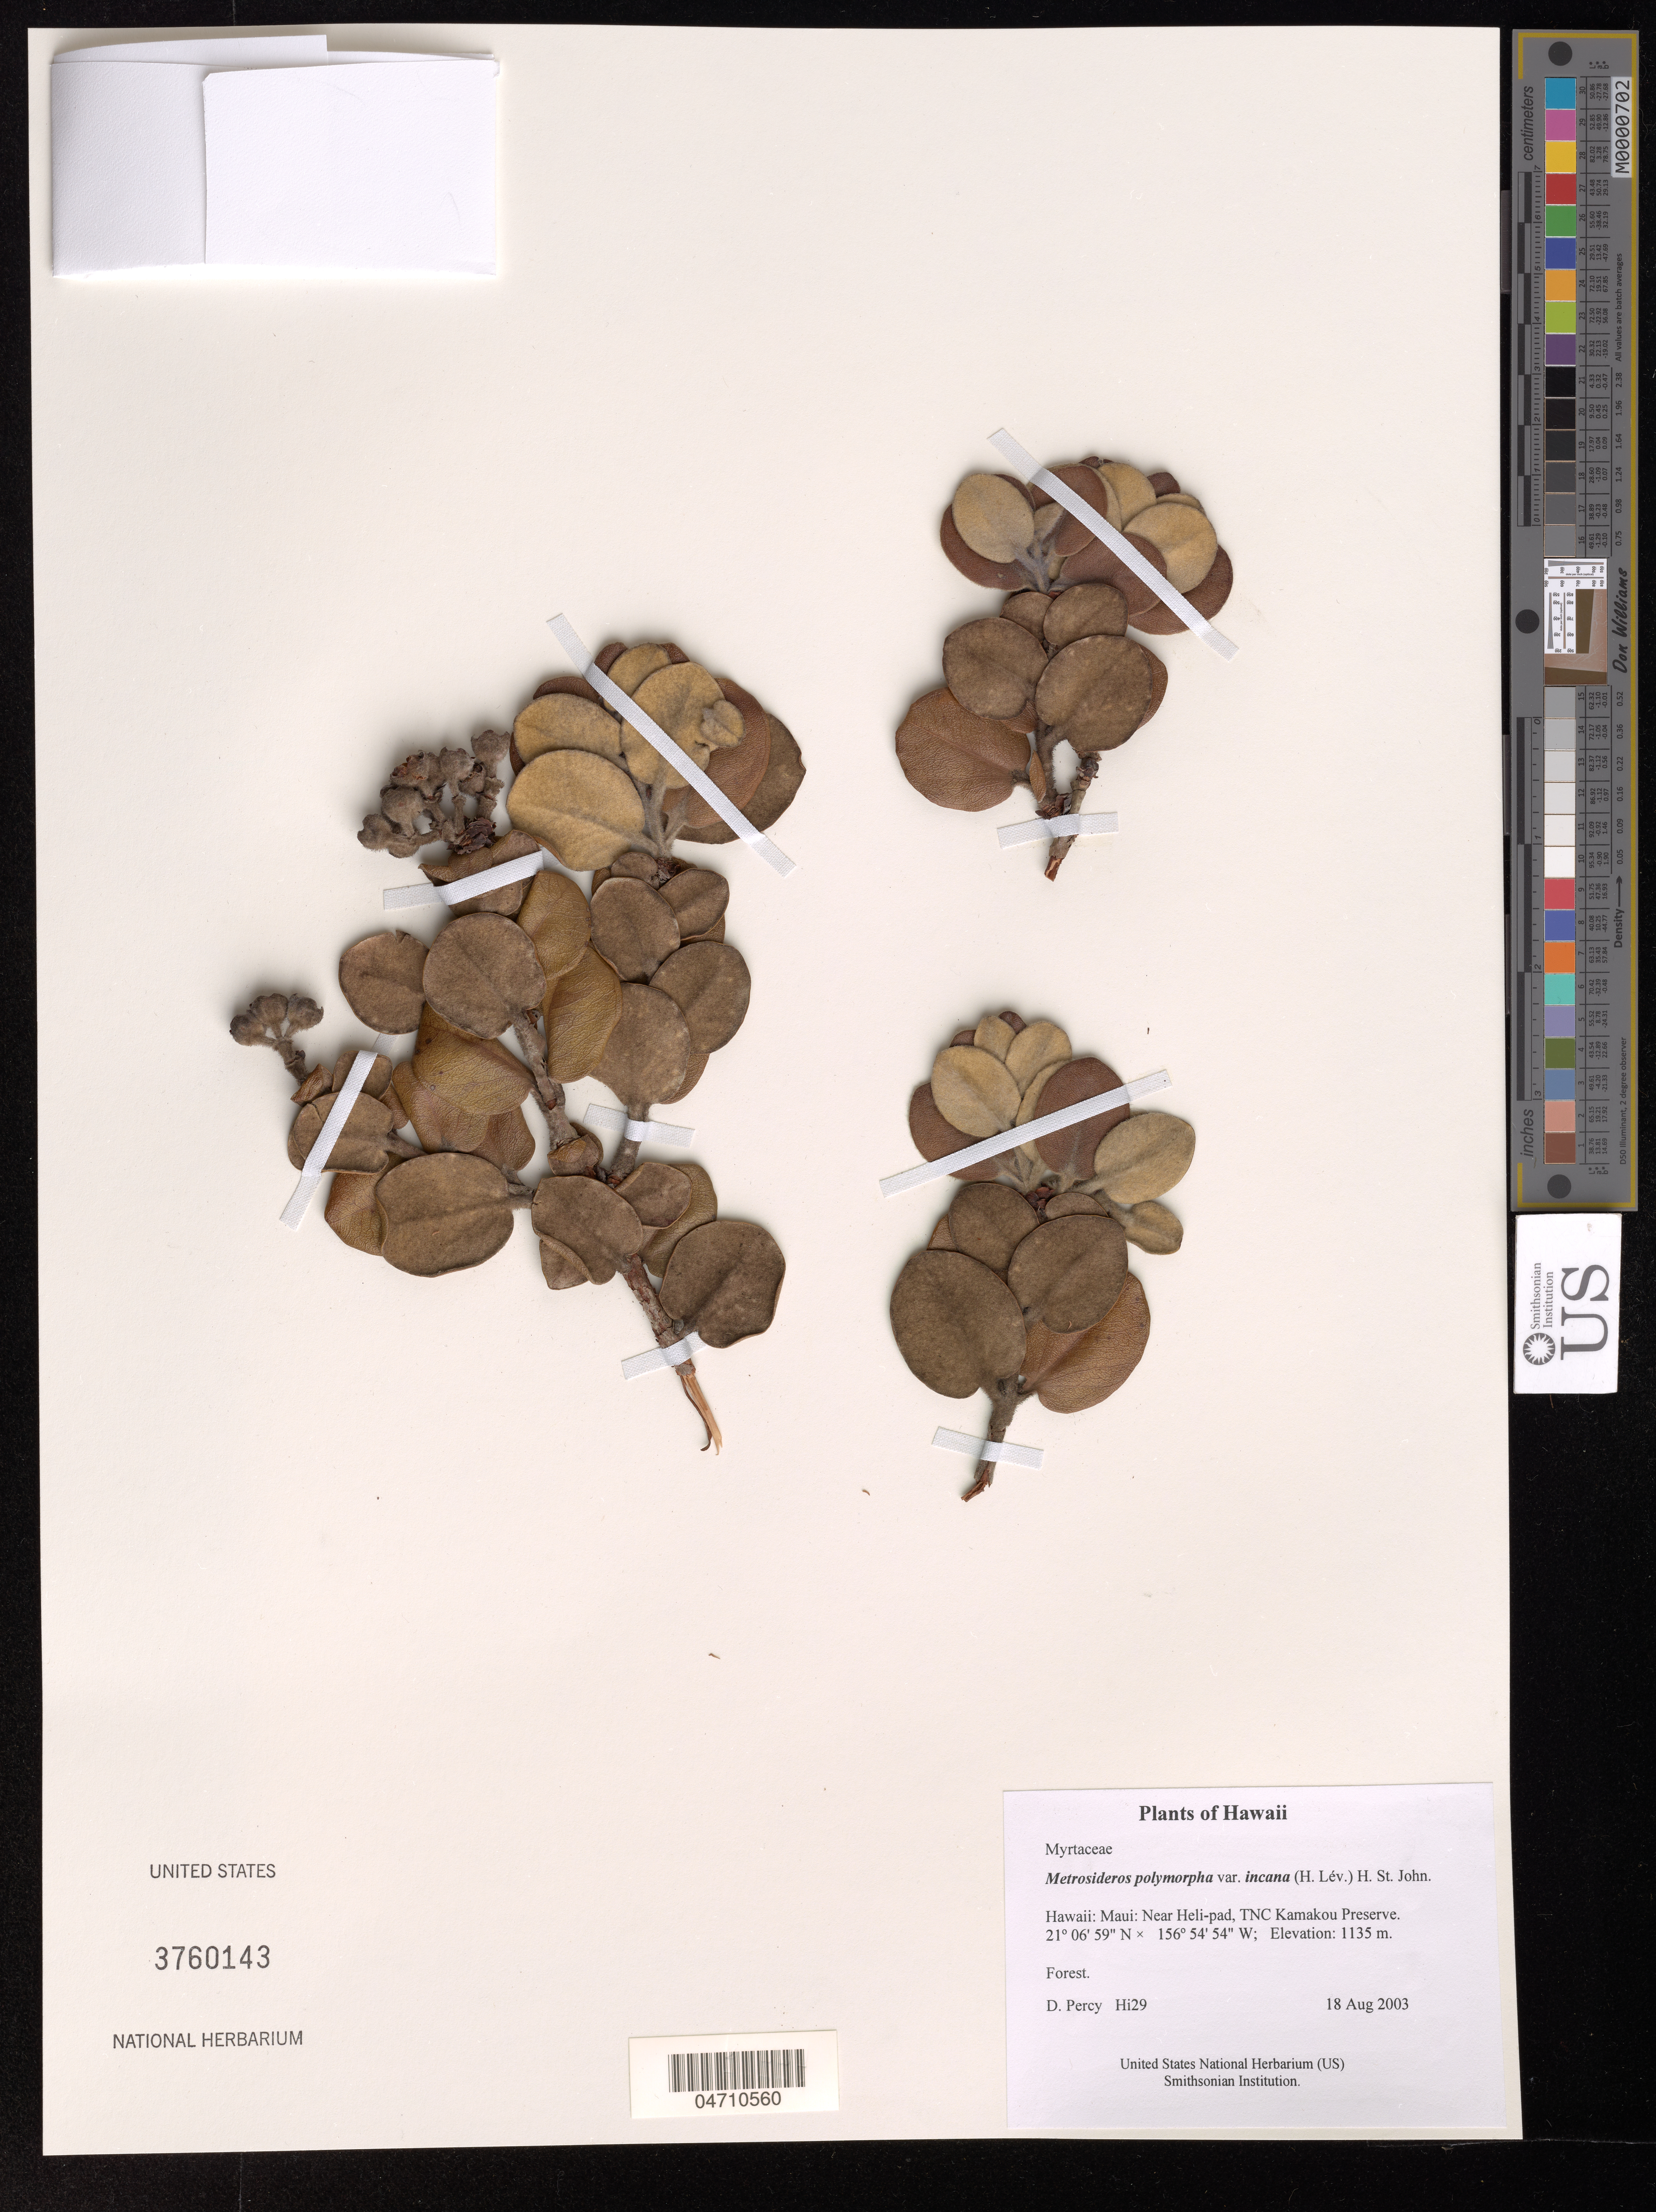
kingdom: Plantae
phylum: Tracheophyta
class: Magnoliopsida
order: Myrtales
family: Myrtaceae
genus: Metrosideros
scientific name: Metrosideros polymorpha var. incana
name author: H. St. John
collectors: D. Percy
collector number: Hi29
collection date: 2003-08-18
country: United States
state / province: Hawaii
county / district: Maui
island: Moloka'i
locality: Near Heli-pad, TNC Kamakou Preserve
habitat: Forest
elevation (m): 1135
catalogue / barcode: US 3760143